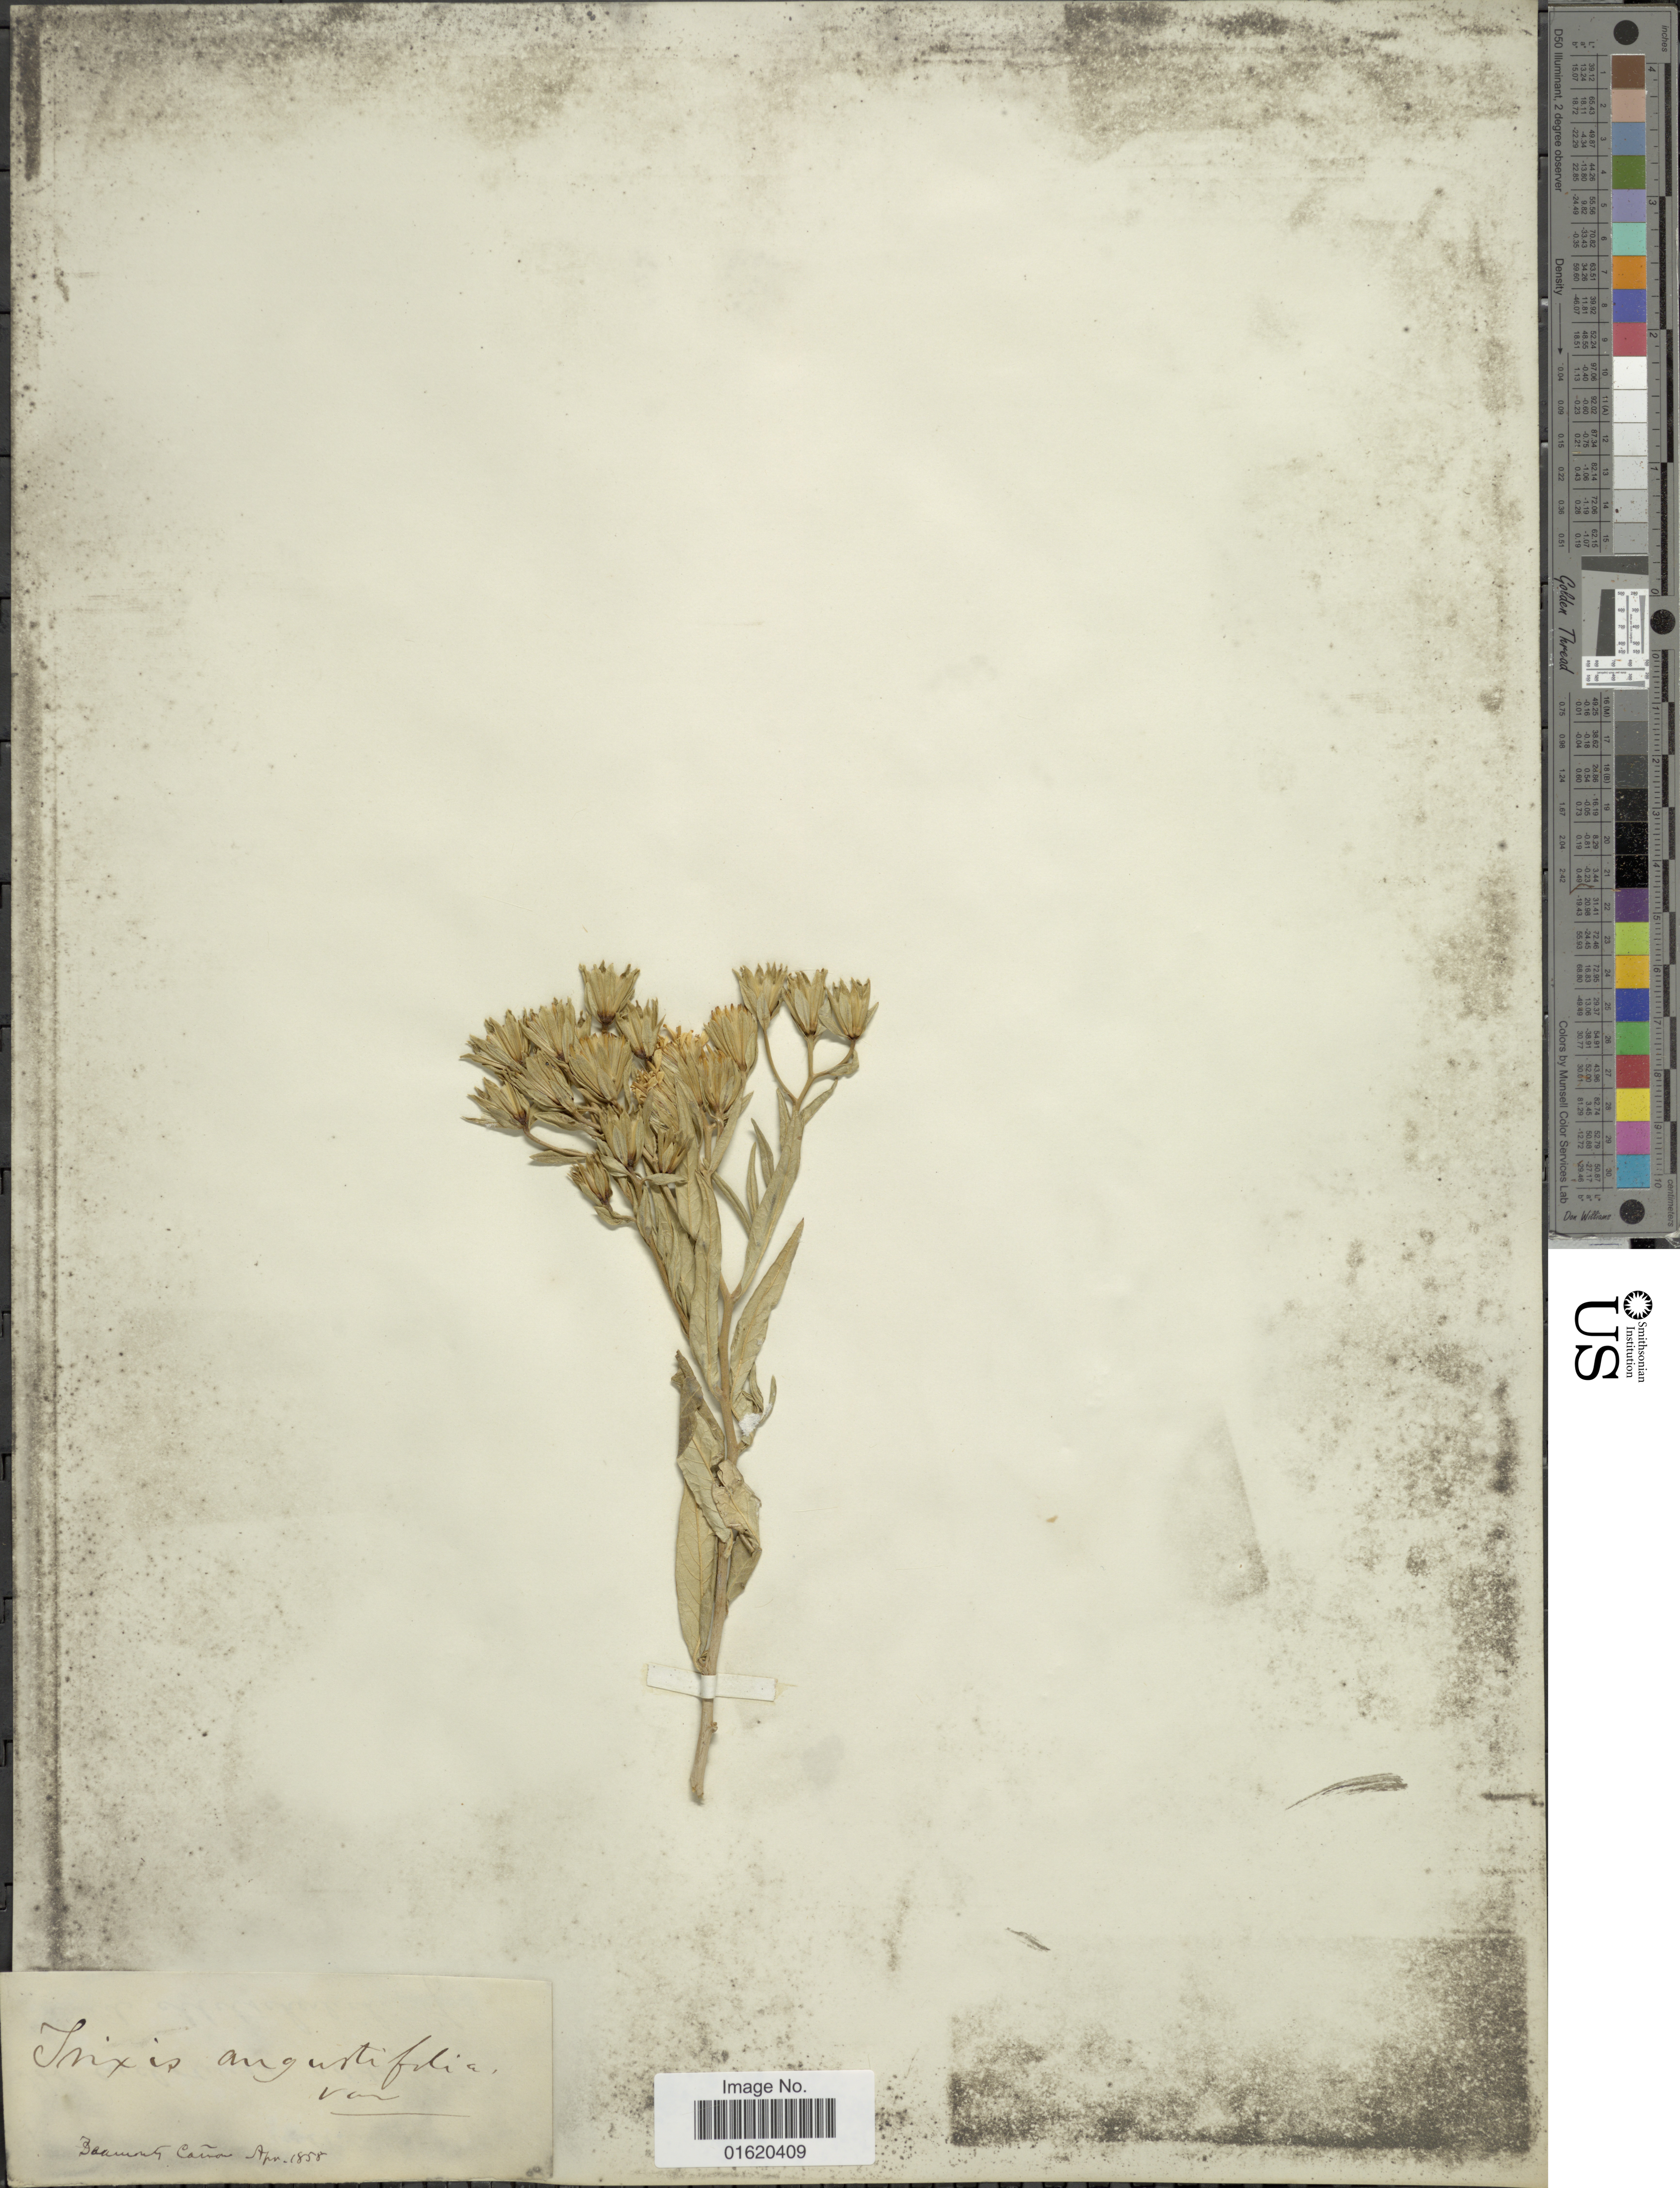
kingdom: Plantae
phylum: Tracheophyta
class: Magnoliopsida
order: Asterales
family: Asteraceae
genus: Trixis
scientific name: Trixis californica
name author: Kellogg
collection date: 1858-04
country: United States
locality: Boaunty Cañon